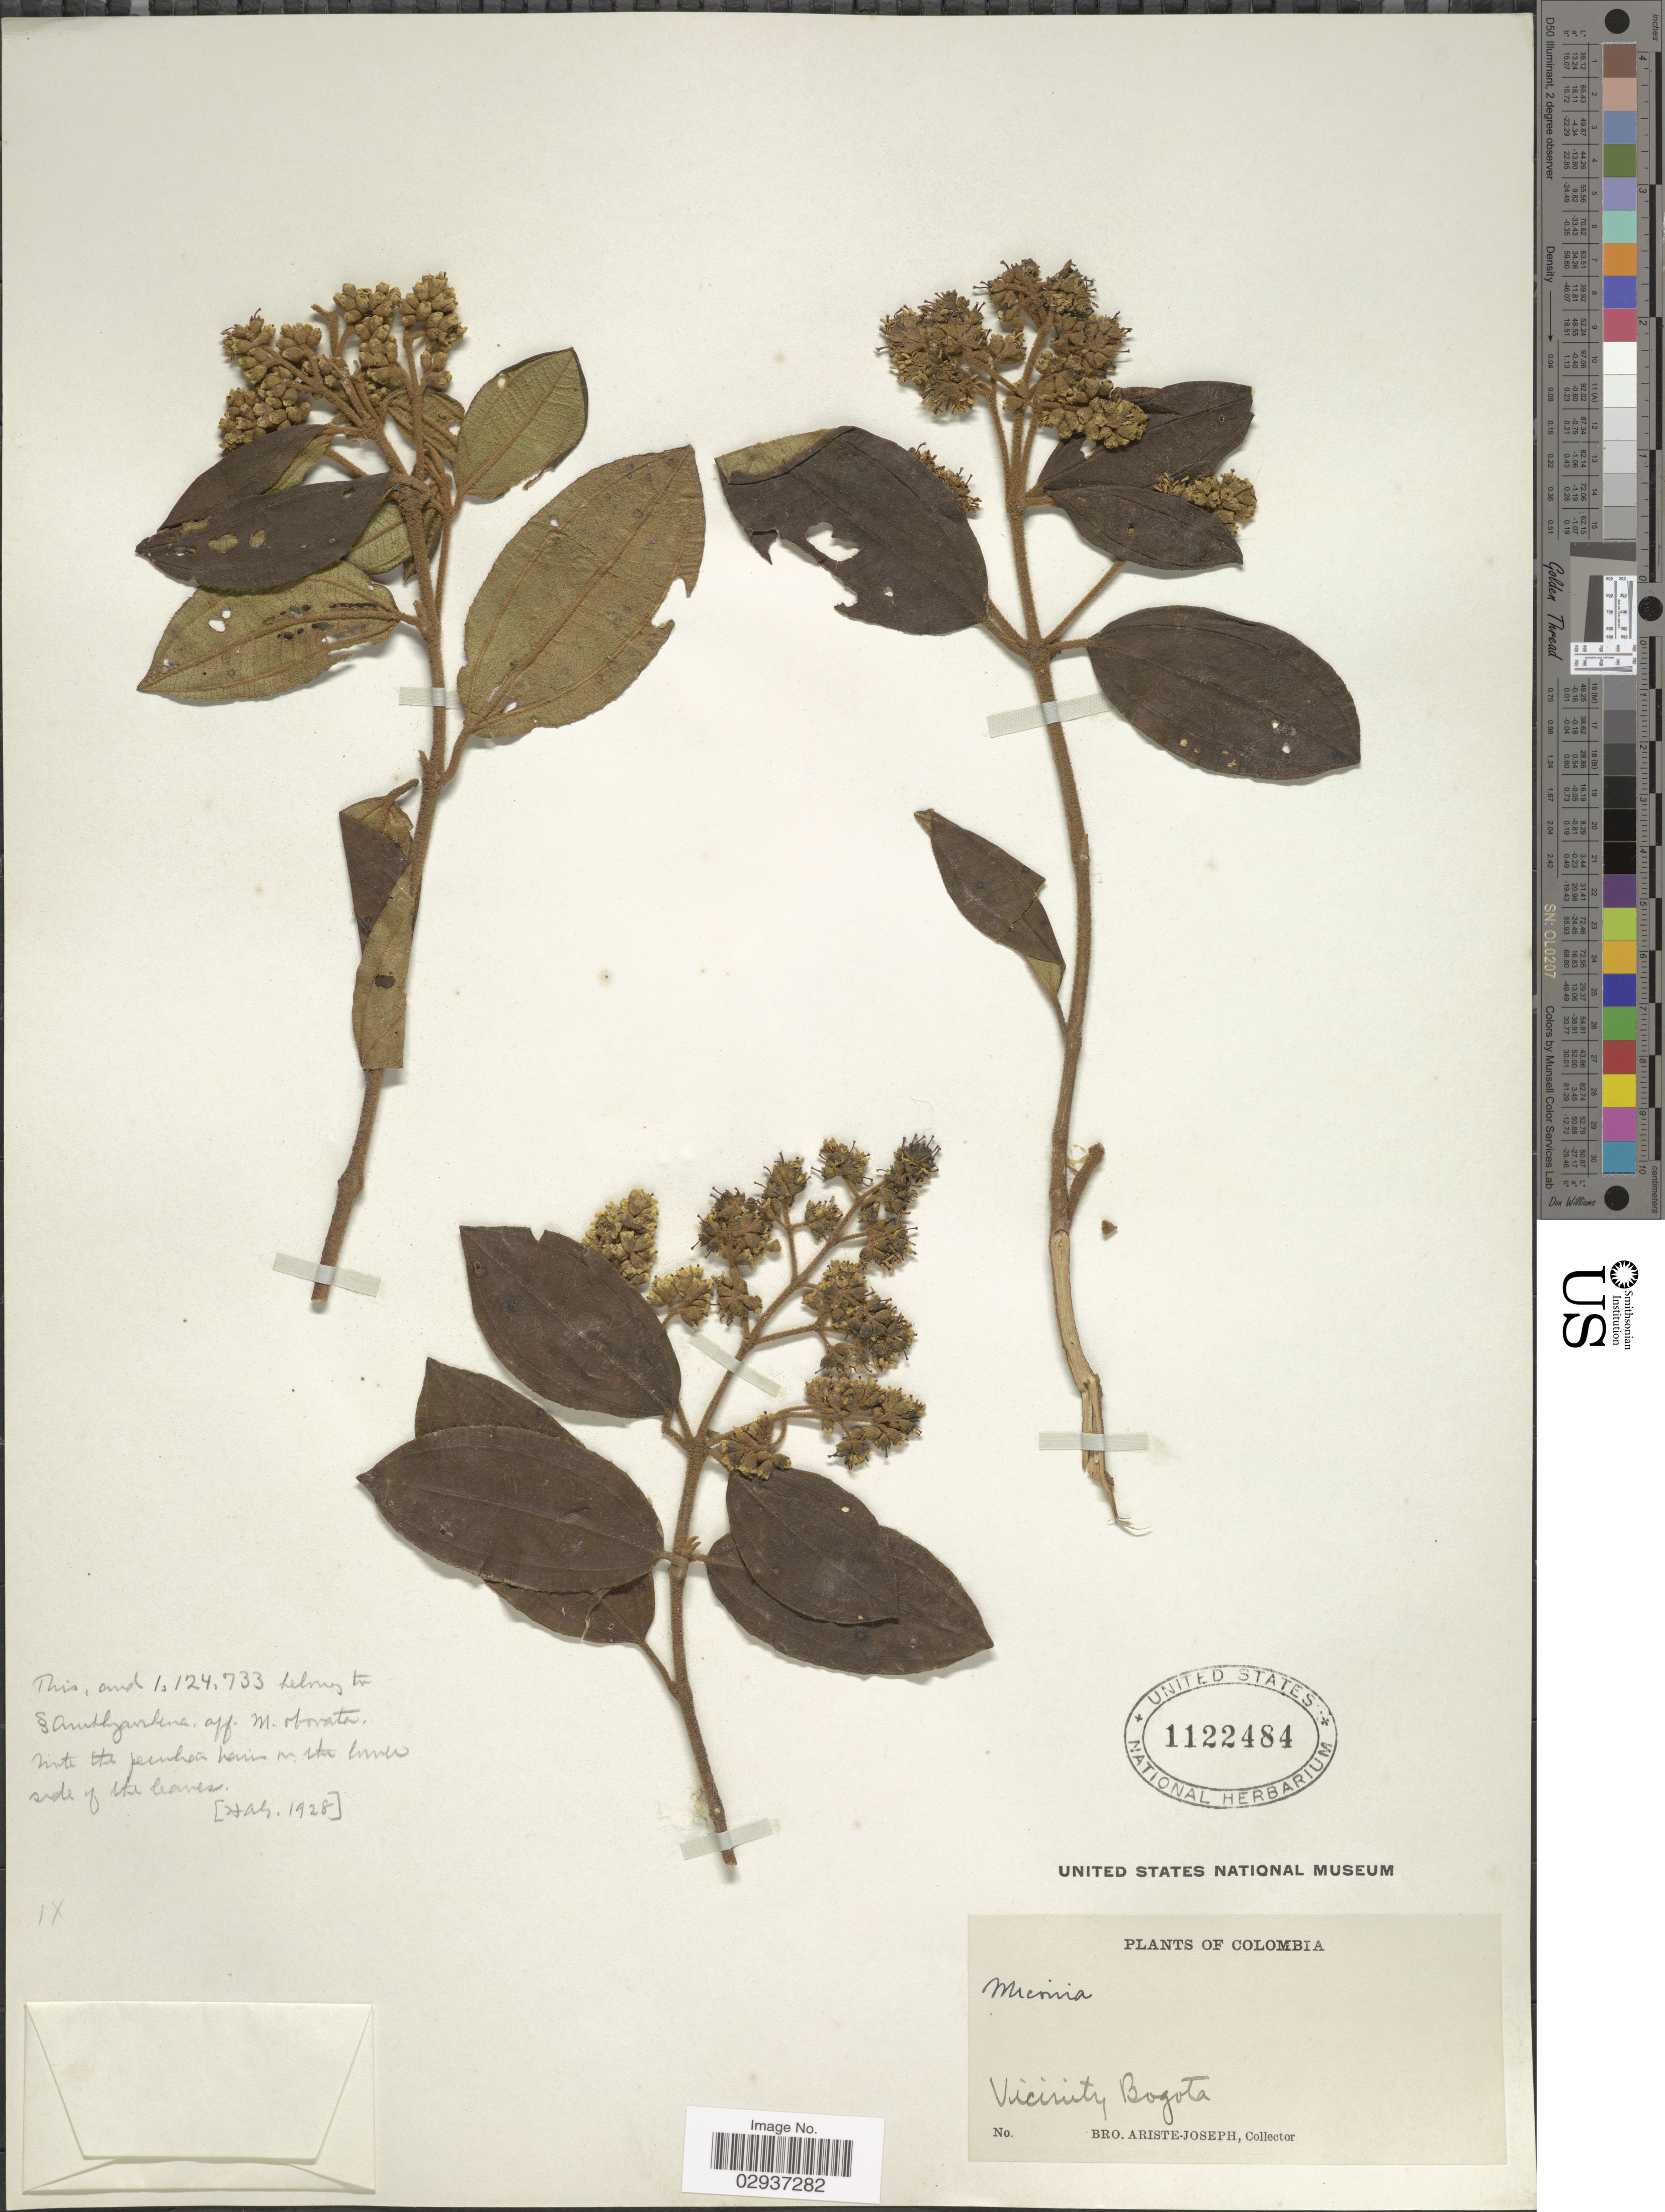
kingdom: Plantae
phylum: Tracheophyta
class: Magnoliopsida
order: Myrtales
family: Melastomataceae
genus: Miconia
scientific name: Miconia cataractae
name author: Triana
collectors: Bro. Ariste-Joseph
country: Colombia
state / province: Bogota D.C.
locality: Vicinity Bogota.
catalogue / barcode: US 1122484